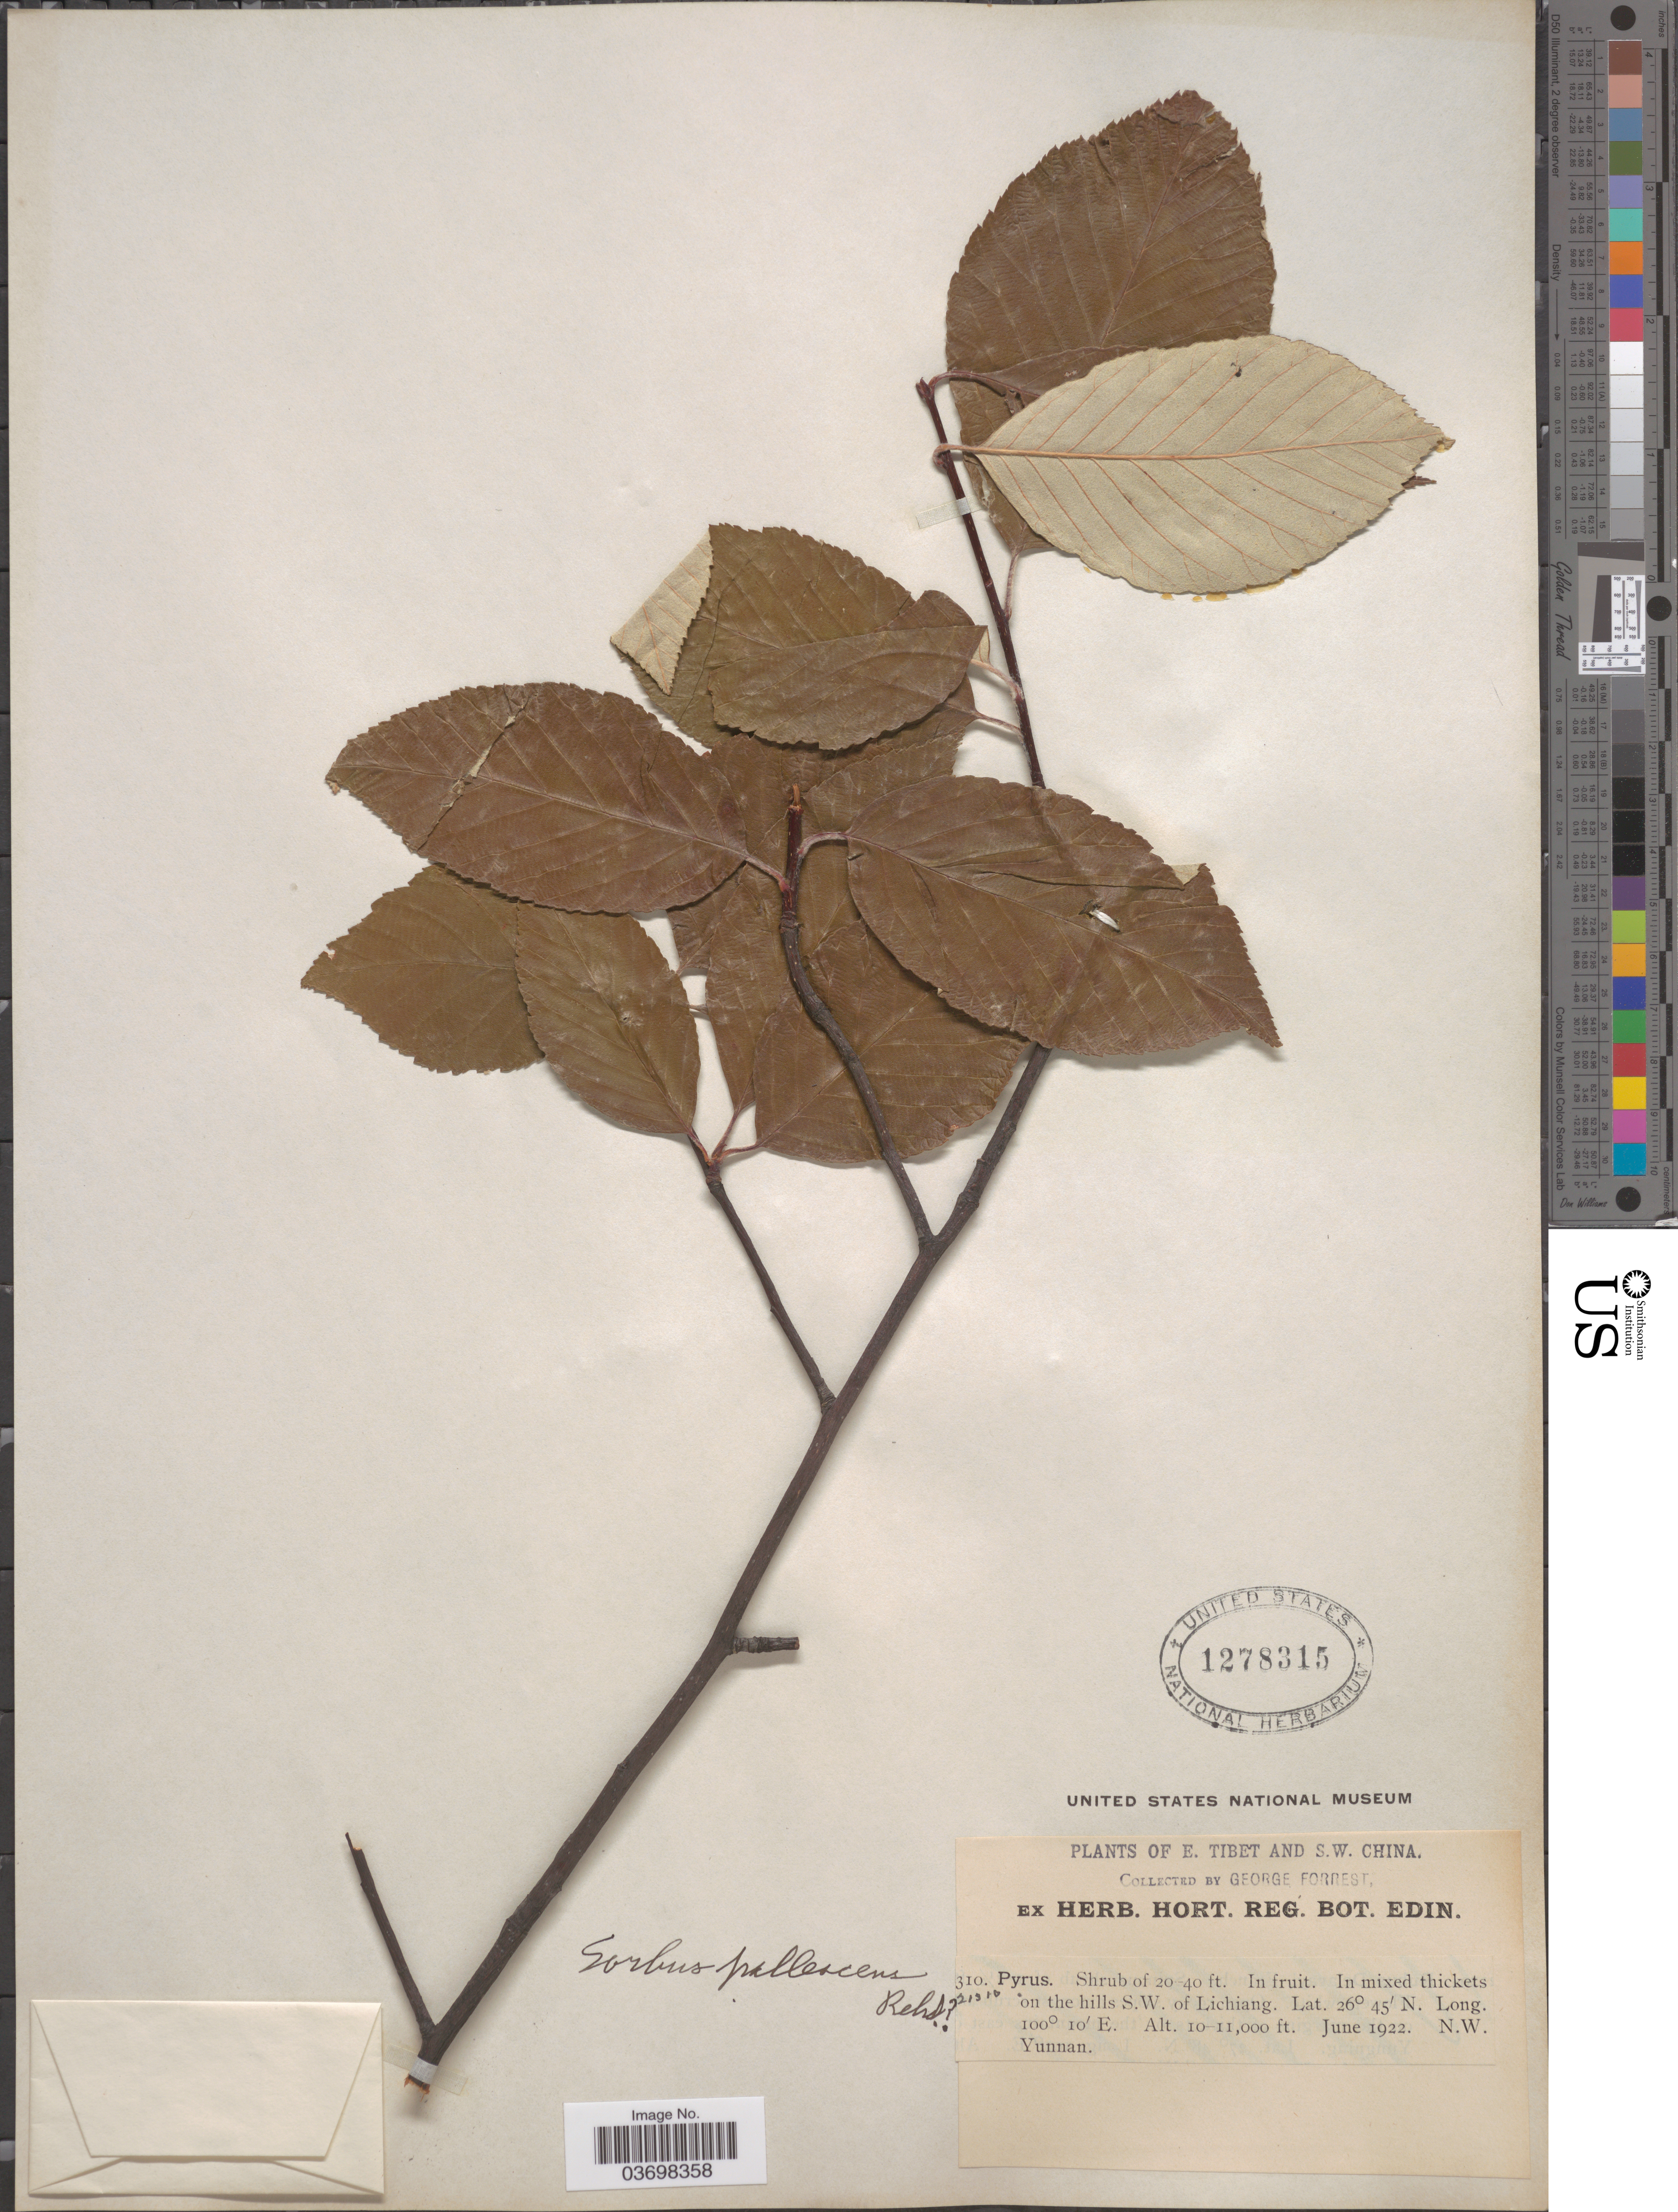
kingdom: Plantae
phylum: Tracheophyta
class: Magnoliopsida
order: Rosales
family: Rosaceae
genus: Sorbus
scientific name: Sorbus pallescens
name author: Rehder in Sarg.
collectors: G. Forrest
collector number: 21310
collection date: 1922-06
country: China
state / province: Yunnan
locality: S.W. China. In mixed thickets on the hills S.W. of Lichiang. N.W. Yunnan.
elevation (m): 3048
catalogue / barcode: US 1278315